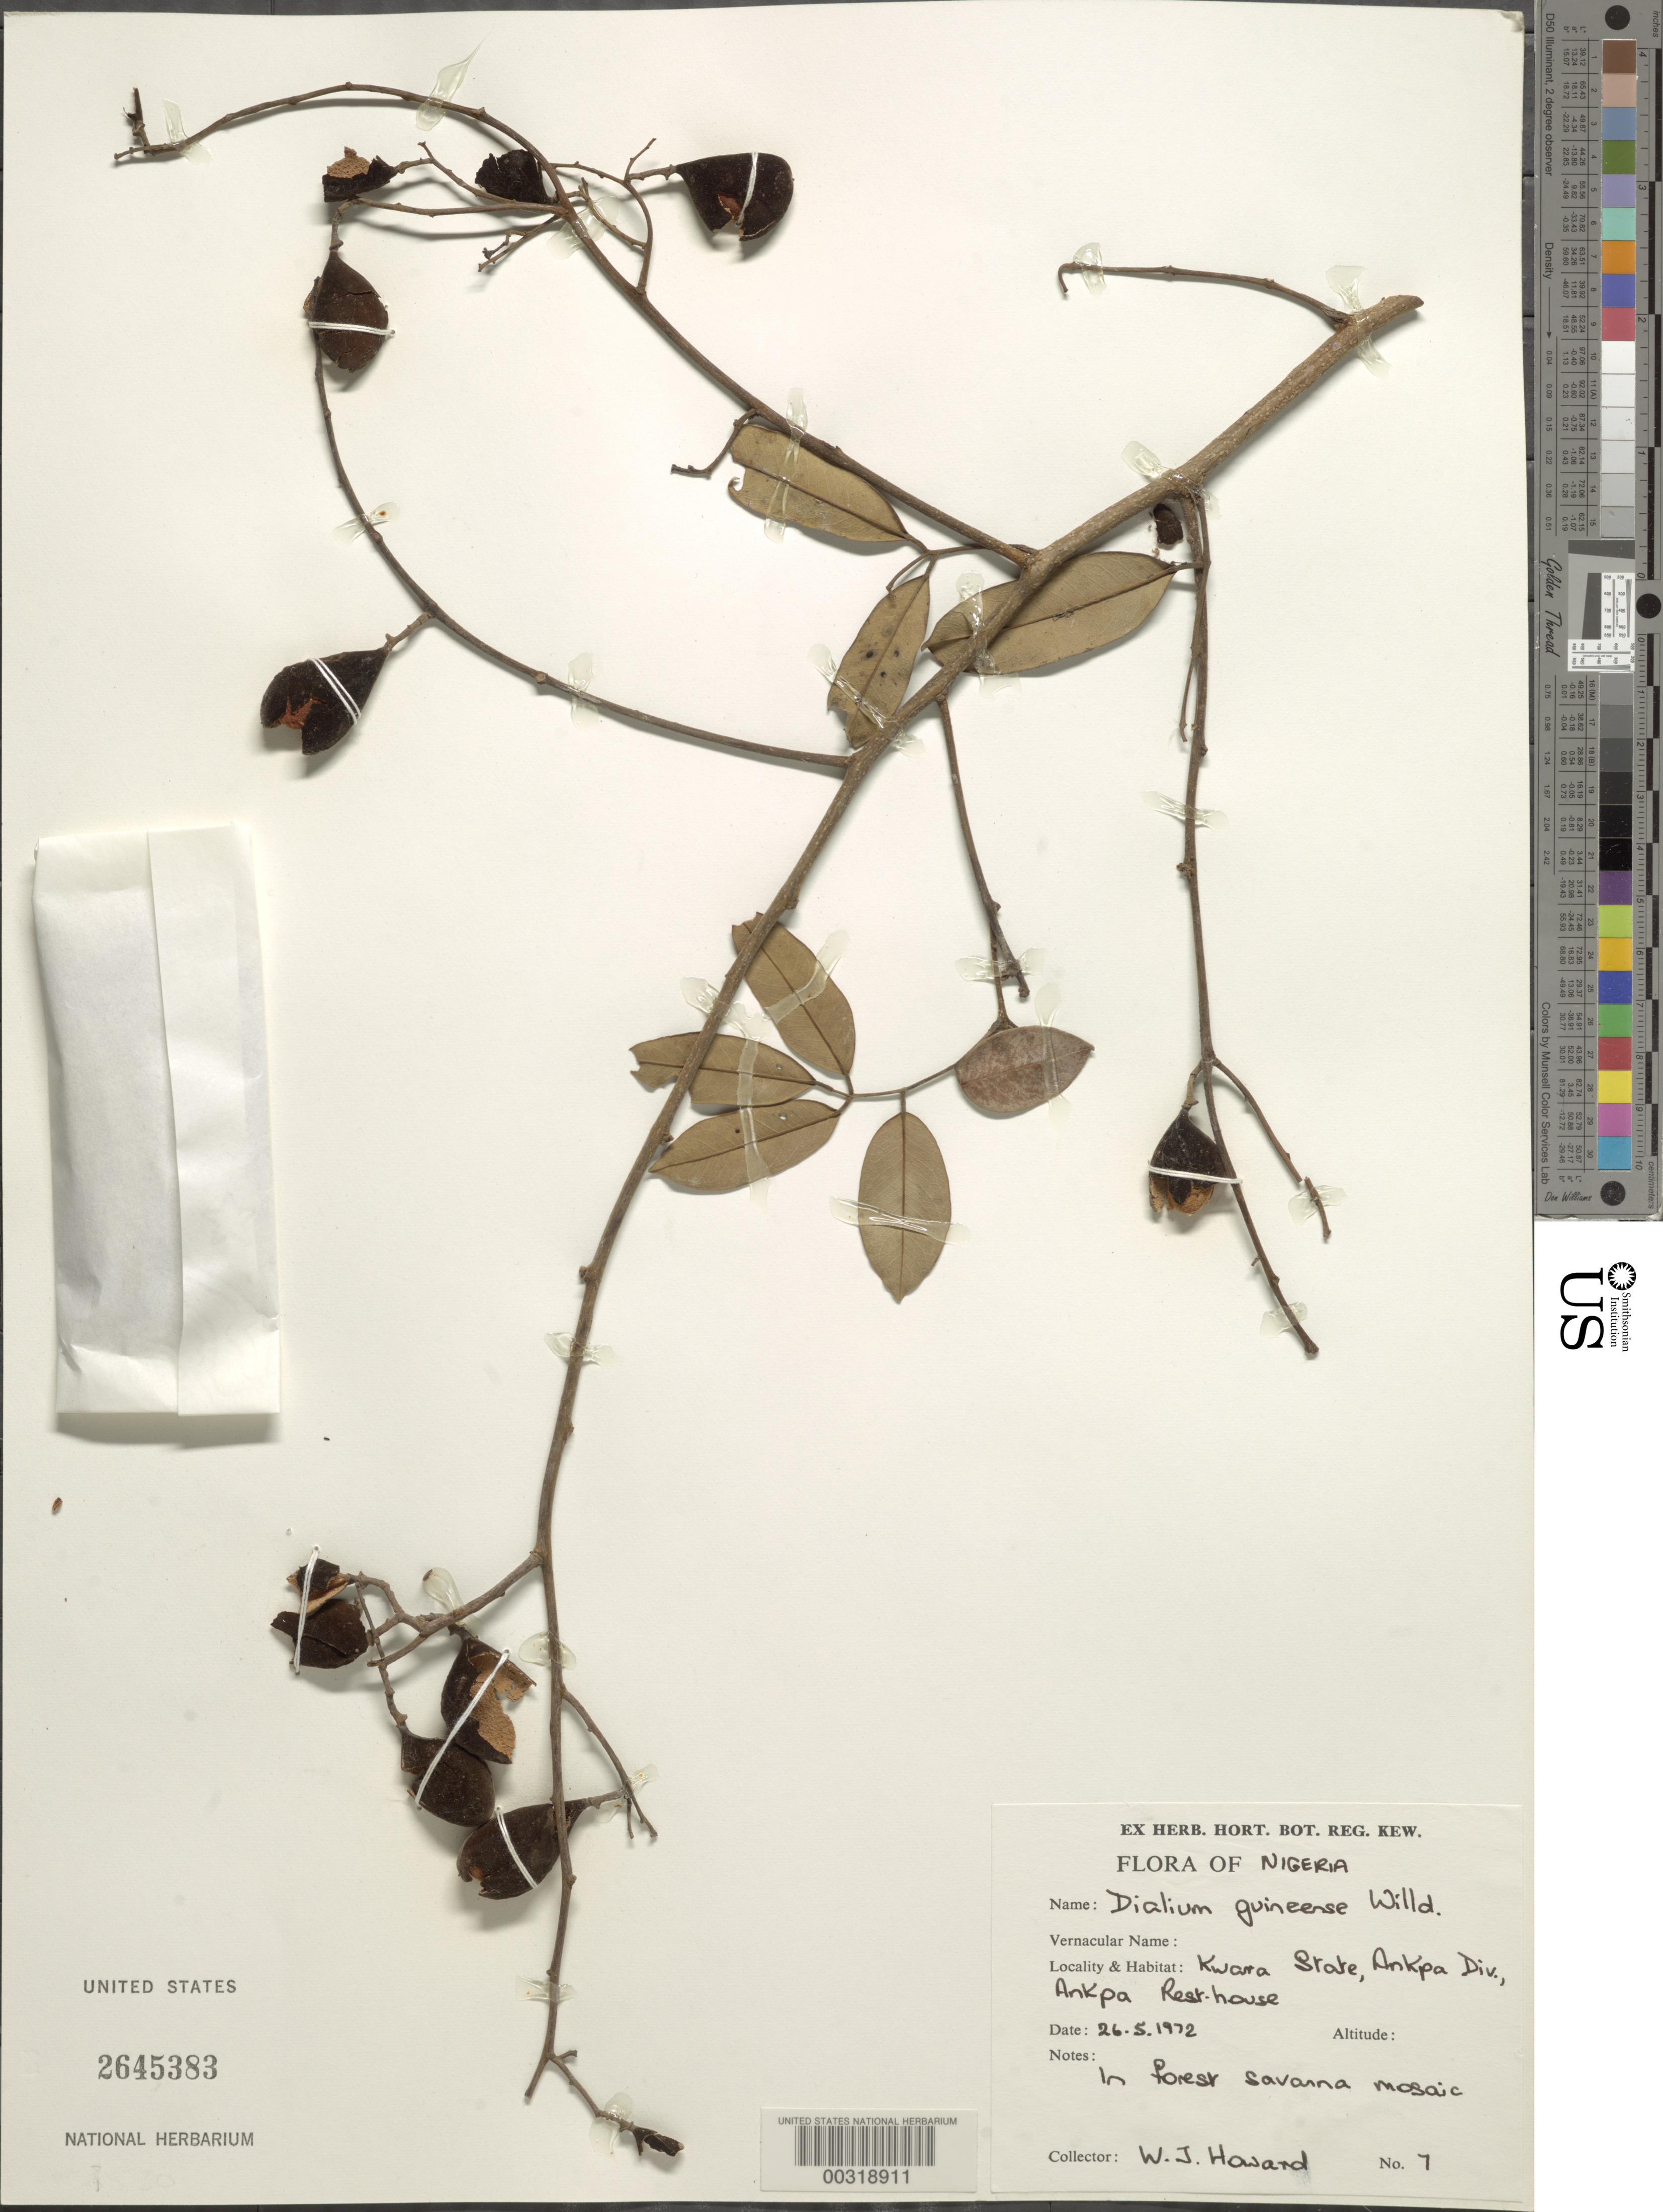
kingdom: Plantae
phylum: Tracheophyta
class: Magnoliopsida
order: Fabales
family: Fabaceae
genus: Dialium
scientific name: Dialium guianense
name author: (Aubl.) Sandwith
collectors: W. J. Howard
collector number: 7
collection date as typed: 26 May 1972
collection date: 1972-05-26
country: Nigeria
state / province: Kwara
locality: Ankpa div. (?), ankpa rest house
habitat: Forest savanna mosaic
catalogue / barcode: US 2645383